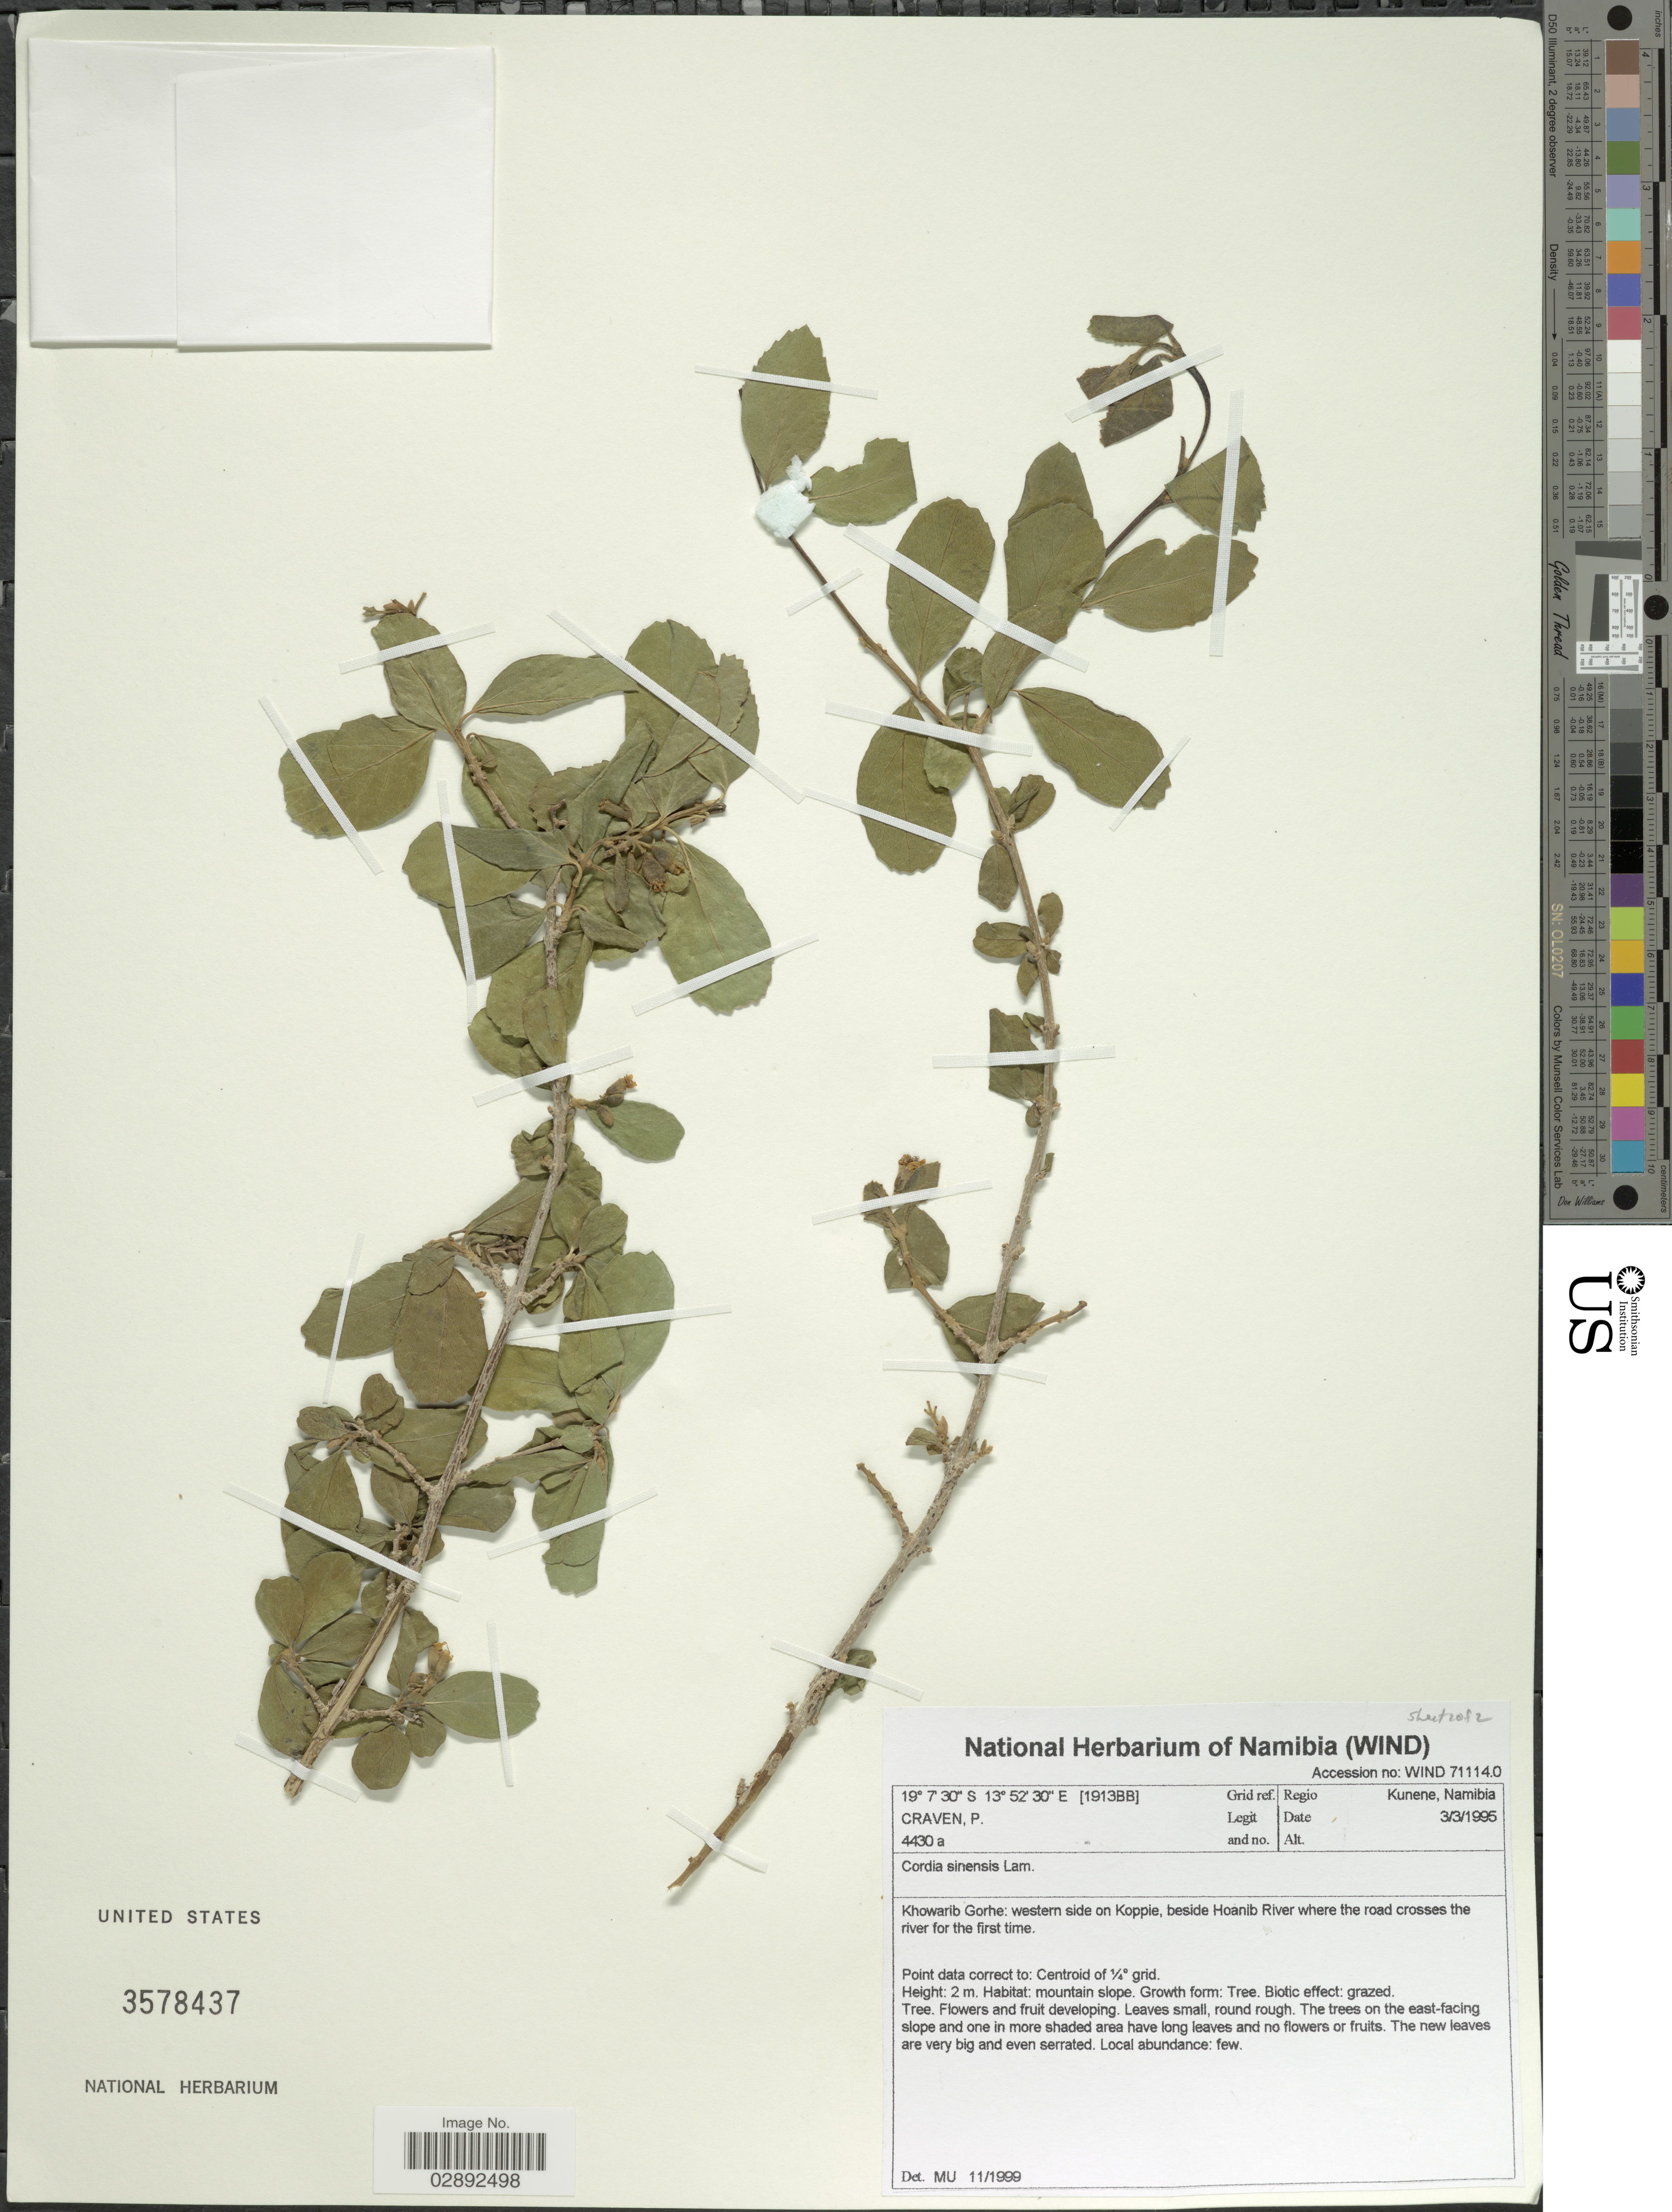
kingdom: Plantae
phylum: Tracheophyta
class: Magnoliopsida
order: Boraginales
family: Cordiaceae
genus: Cordia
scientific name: Cordia sinensis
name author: Lam.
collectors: P. Craven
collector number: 4430a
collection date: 1995-03-03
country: Namibia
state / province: Kunene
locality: [1913BB] Grid ref. Regio Kunene. Khowarib Gorhe: western side on Koppie, beside Hoanib River where the road crosses the river for the first time.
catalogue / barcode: US 3578437